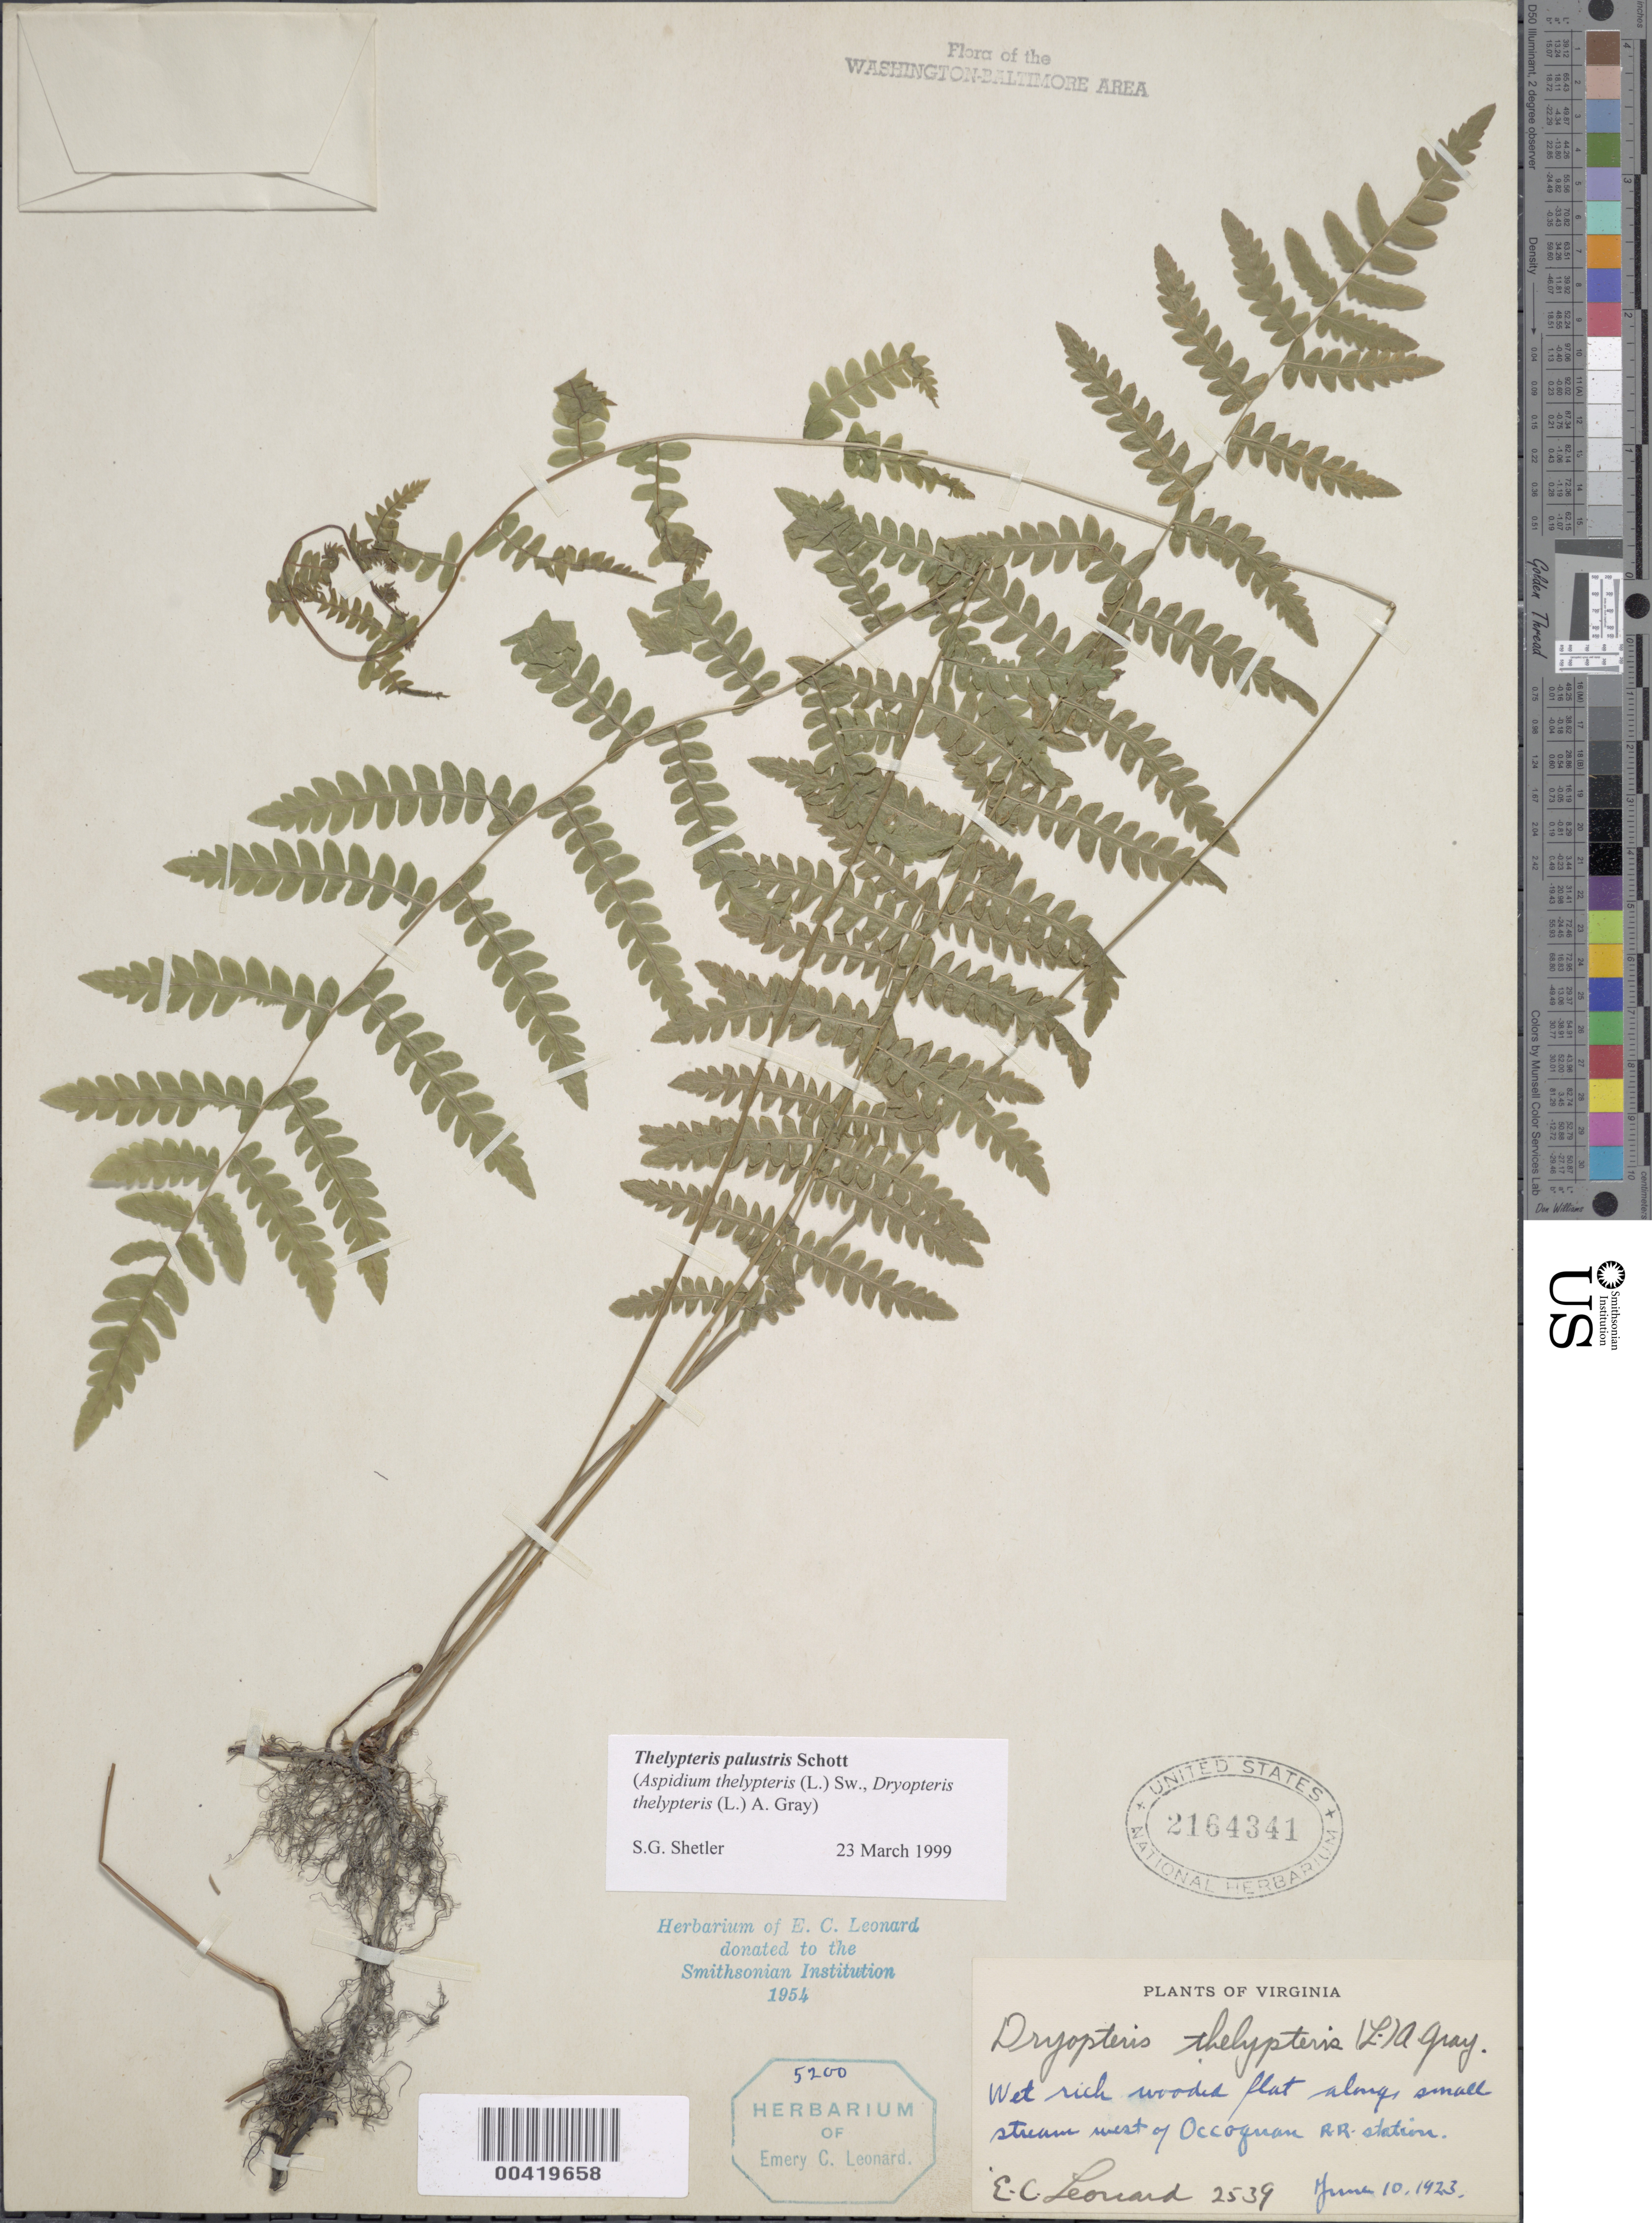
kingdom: Plantae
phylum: Tracheophyta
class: Polypodiopsida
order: Polypodiales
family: Thelypteridaceae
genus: Thelypteris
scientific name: Thelypteris palustris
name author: (Salisb.) Schott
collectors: E. C. Leonard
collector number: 2539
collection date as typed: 10 Jun 1923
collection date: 1923-06-10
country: United States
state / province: Virginia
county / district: Prince William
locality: West of Occoquan Railroad Station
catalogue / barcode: US 2164341